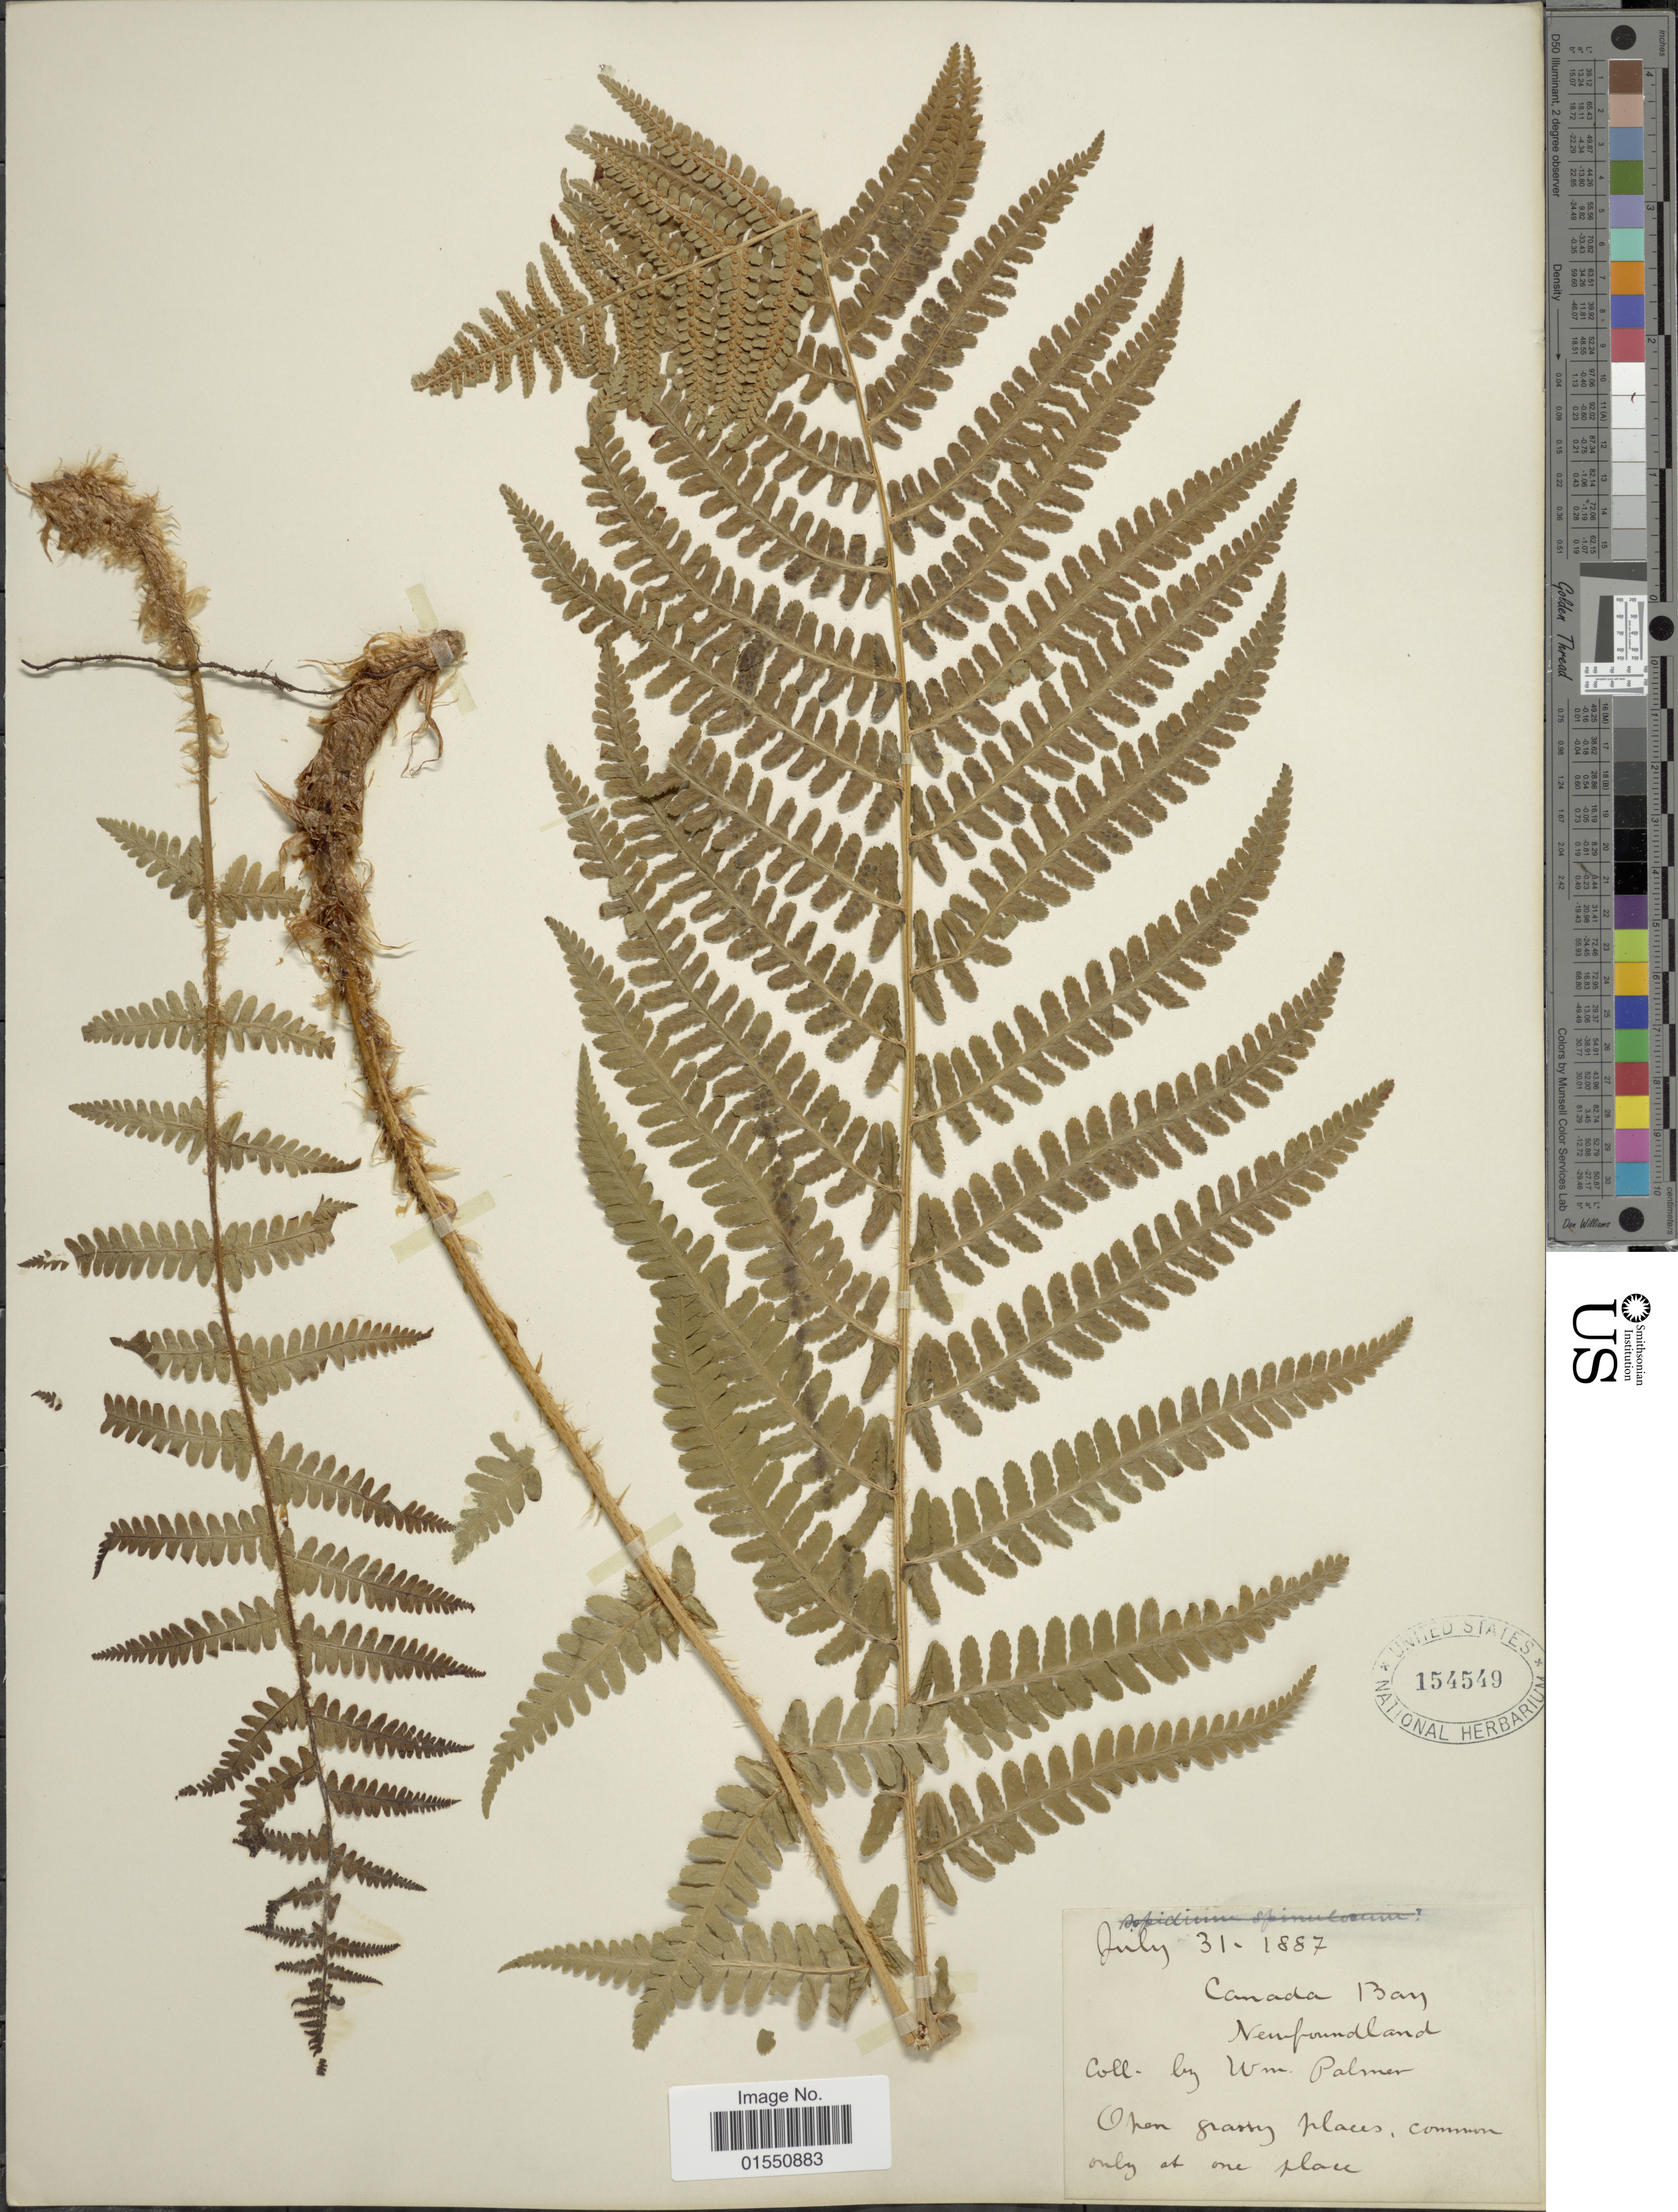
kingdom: Plantae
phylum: Tracheophyta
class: Polypodiopsida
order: Polypodiales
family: Dryopteridaceae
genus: Dryopteris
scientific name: Dryopteris filix-mas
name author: (L.) Schott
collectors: W. Palmer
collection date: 1887-07-31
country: Canada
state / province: Newfoundland and Labrador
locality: Canada Bay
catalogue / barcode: US 154549